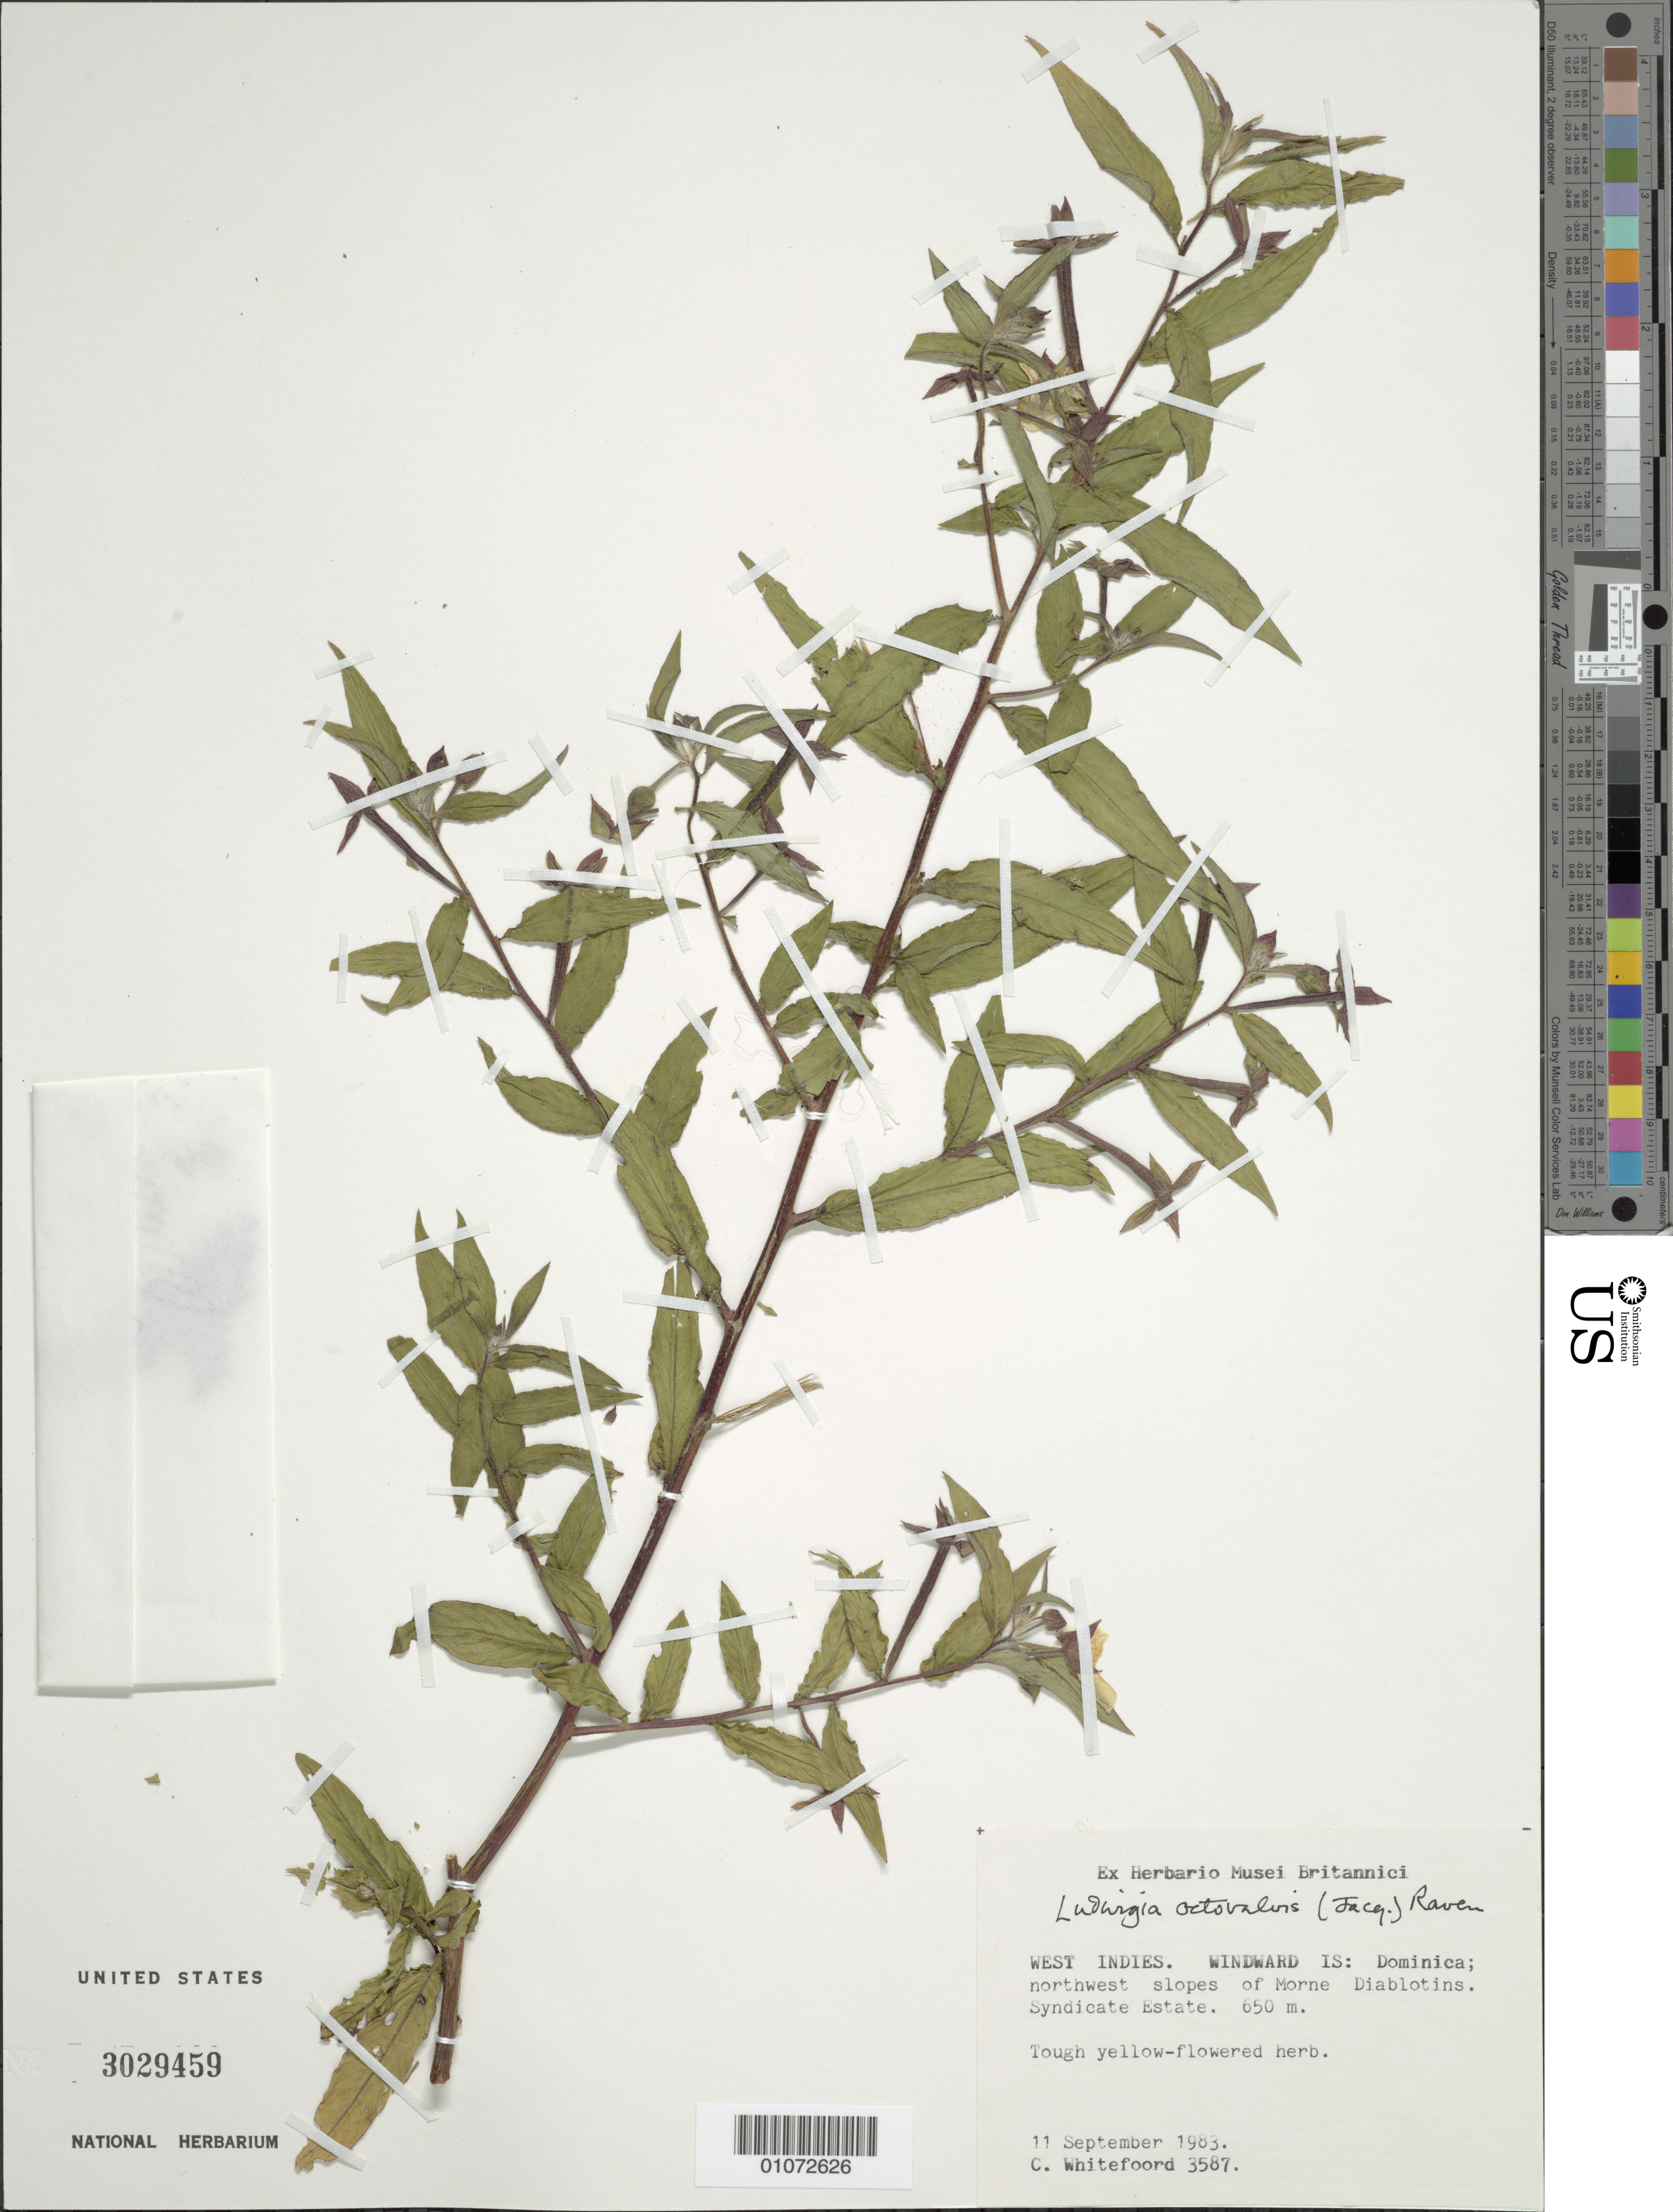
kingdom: Plantae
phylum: Tracheophyta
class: Magnoliopsida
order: Myrtales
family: Onagraceae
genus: Ludwigia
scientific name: Ludwigia octovalvis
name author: (Jacq.) P.H. Raven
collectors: C. Whitefoord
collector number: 3587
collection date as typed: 11 Sep 1983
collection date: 1983-09-11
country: Dominica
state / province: St. Peter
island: Dominica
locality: Syndicate Estate, northwest slopes of Morne Diablotins.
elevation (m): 650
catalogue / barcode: US 3029459